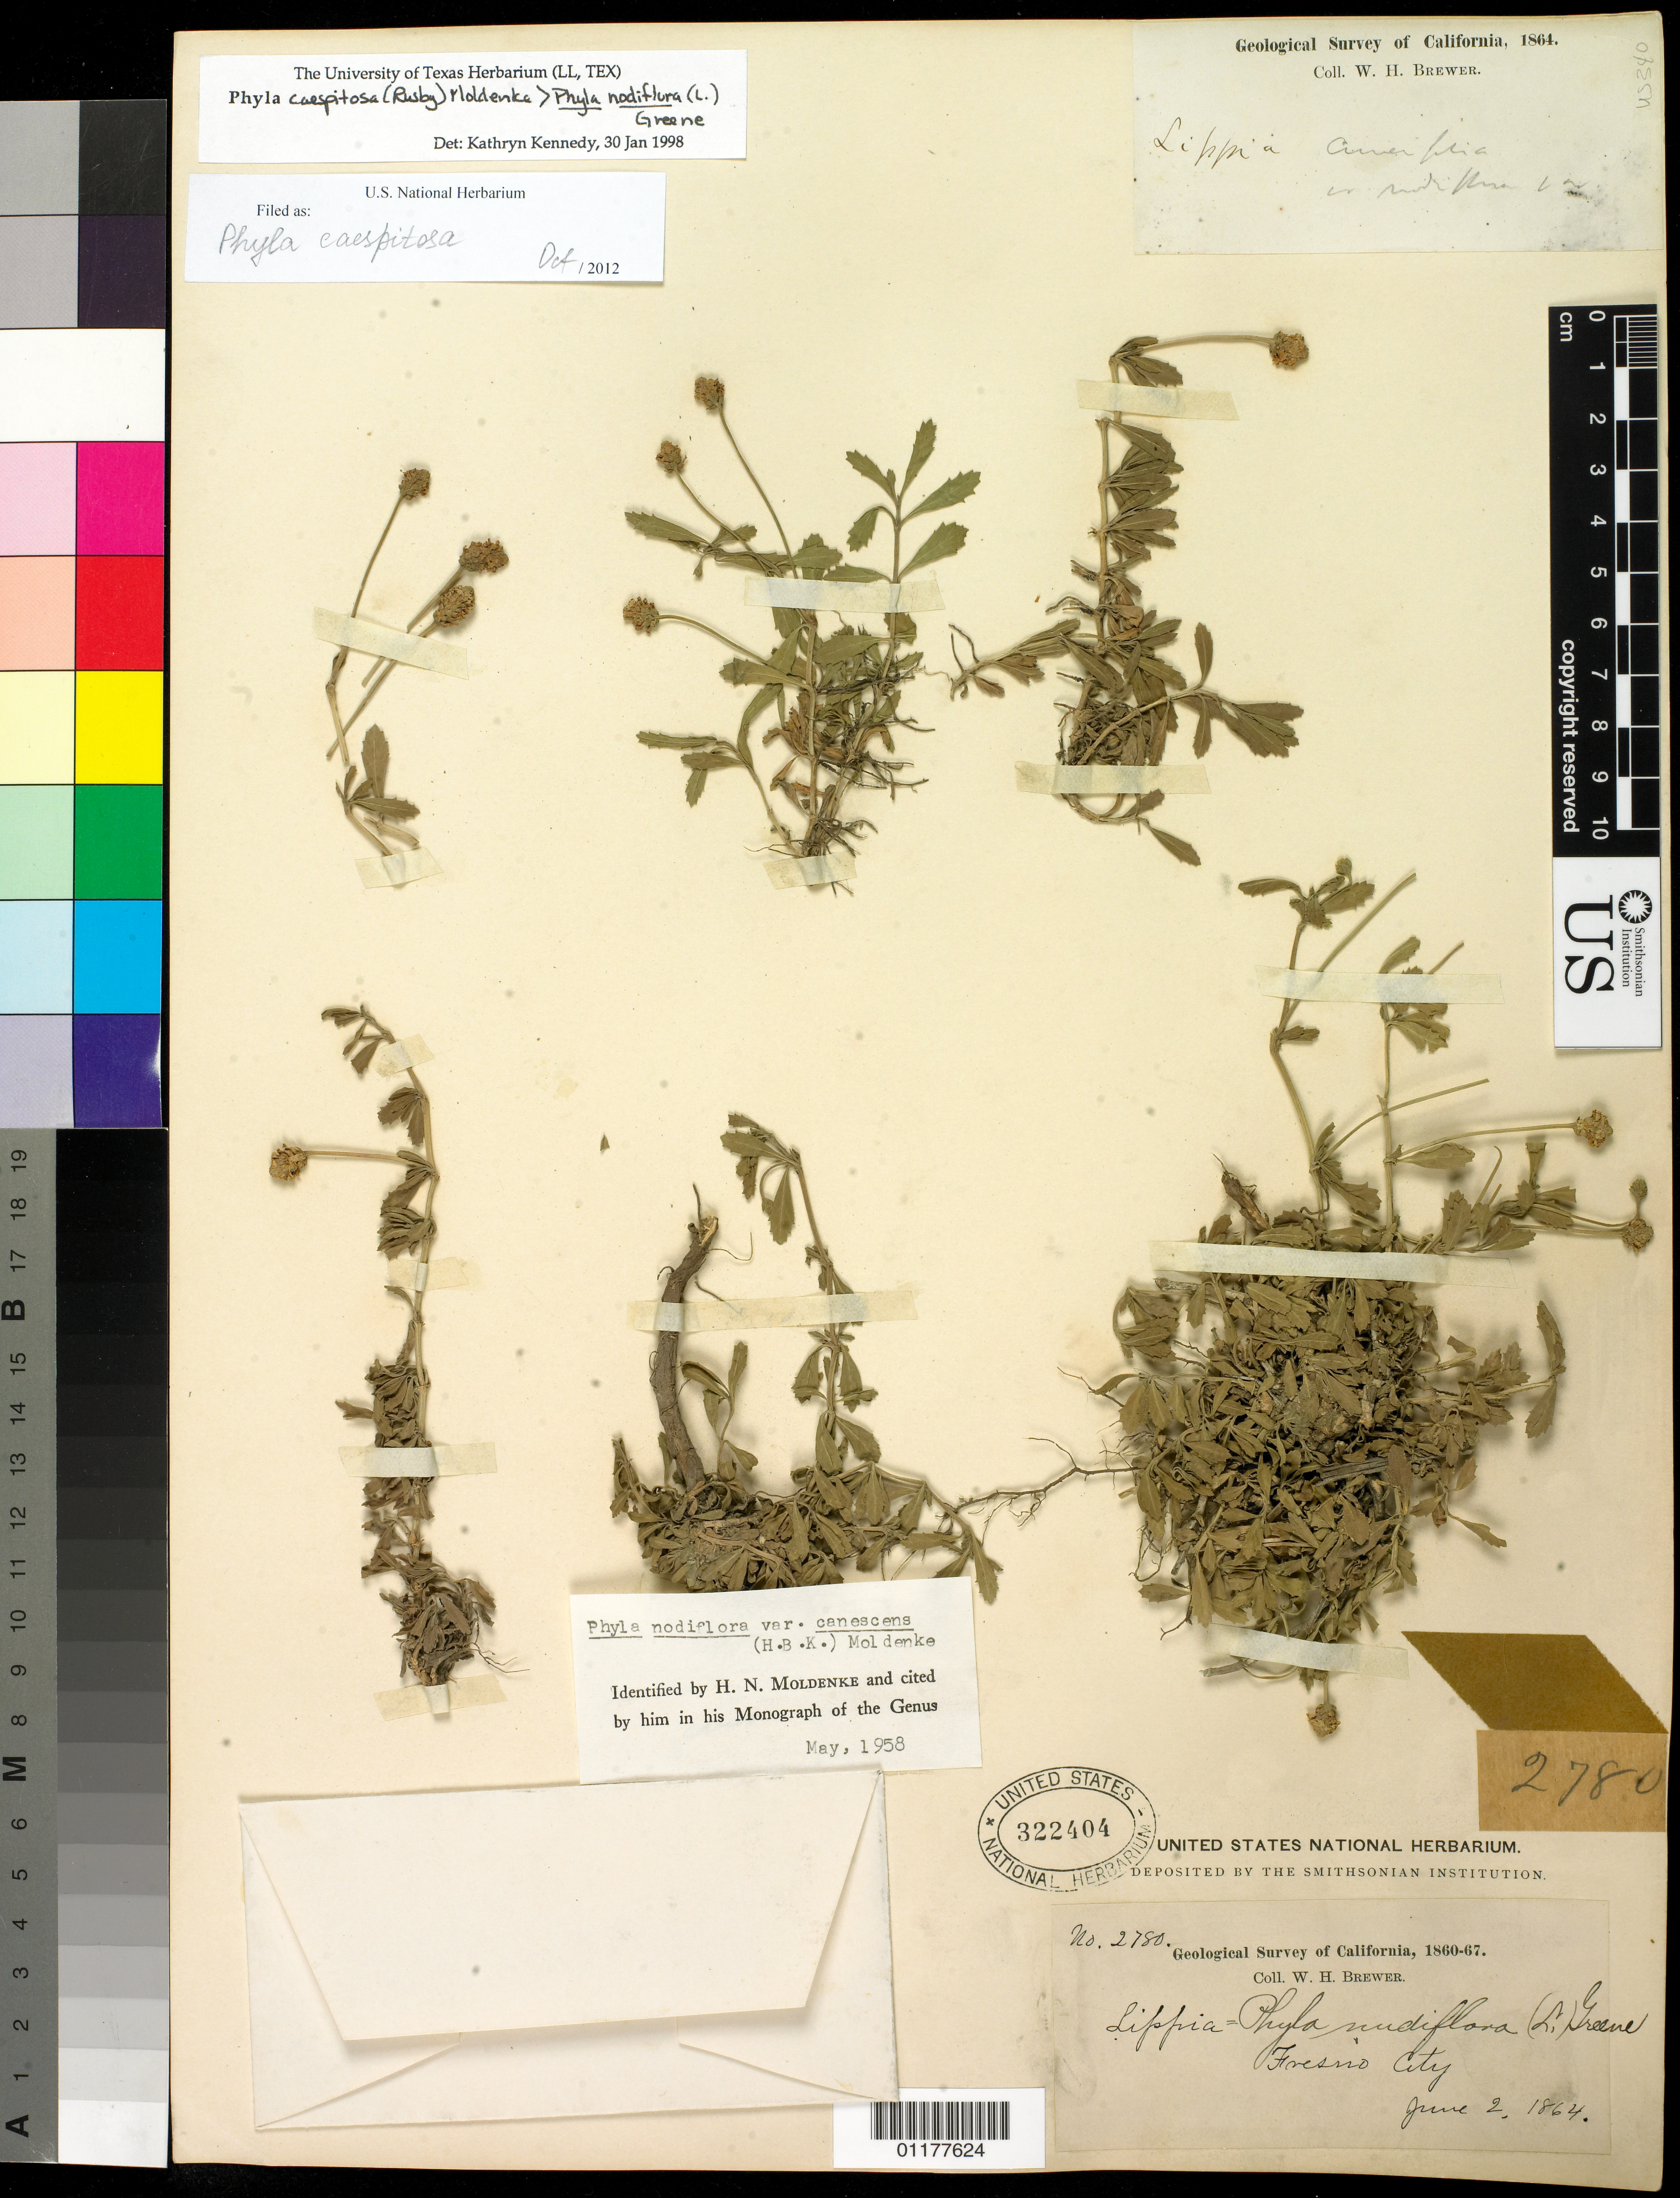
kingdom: Plantae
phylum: Tracheophyta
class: Magnoliopsida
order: Lamiales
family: Verbenaceae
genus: Phyla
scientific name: Phyla caespitosa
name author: (Rusby) Moldenke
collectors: W. H. Brewer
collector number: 2780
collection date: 1864-06-02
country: United States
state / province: California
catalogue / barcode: US 322404